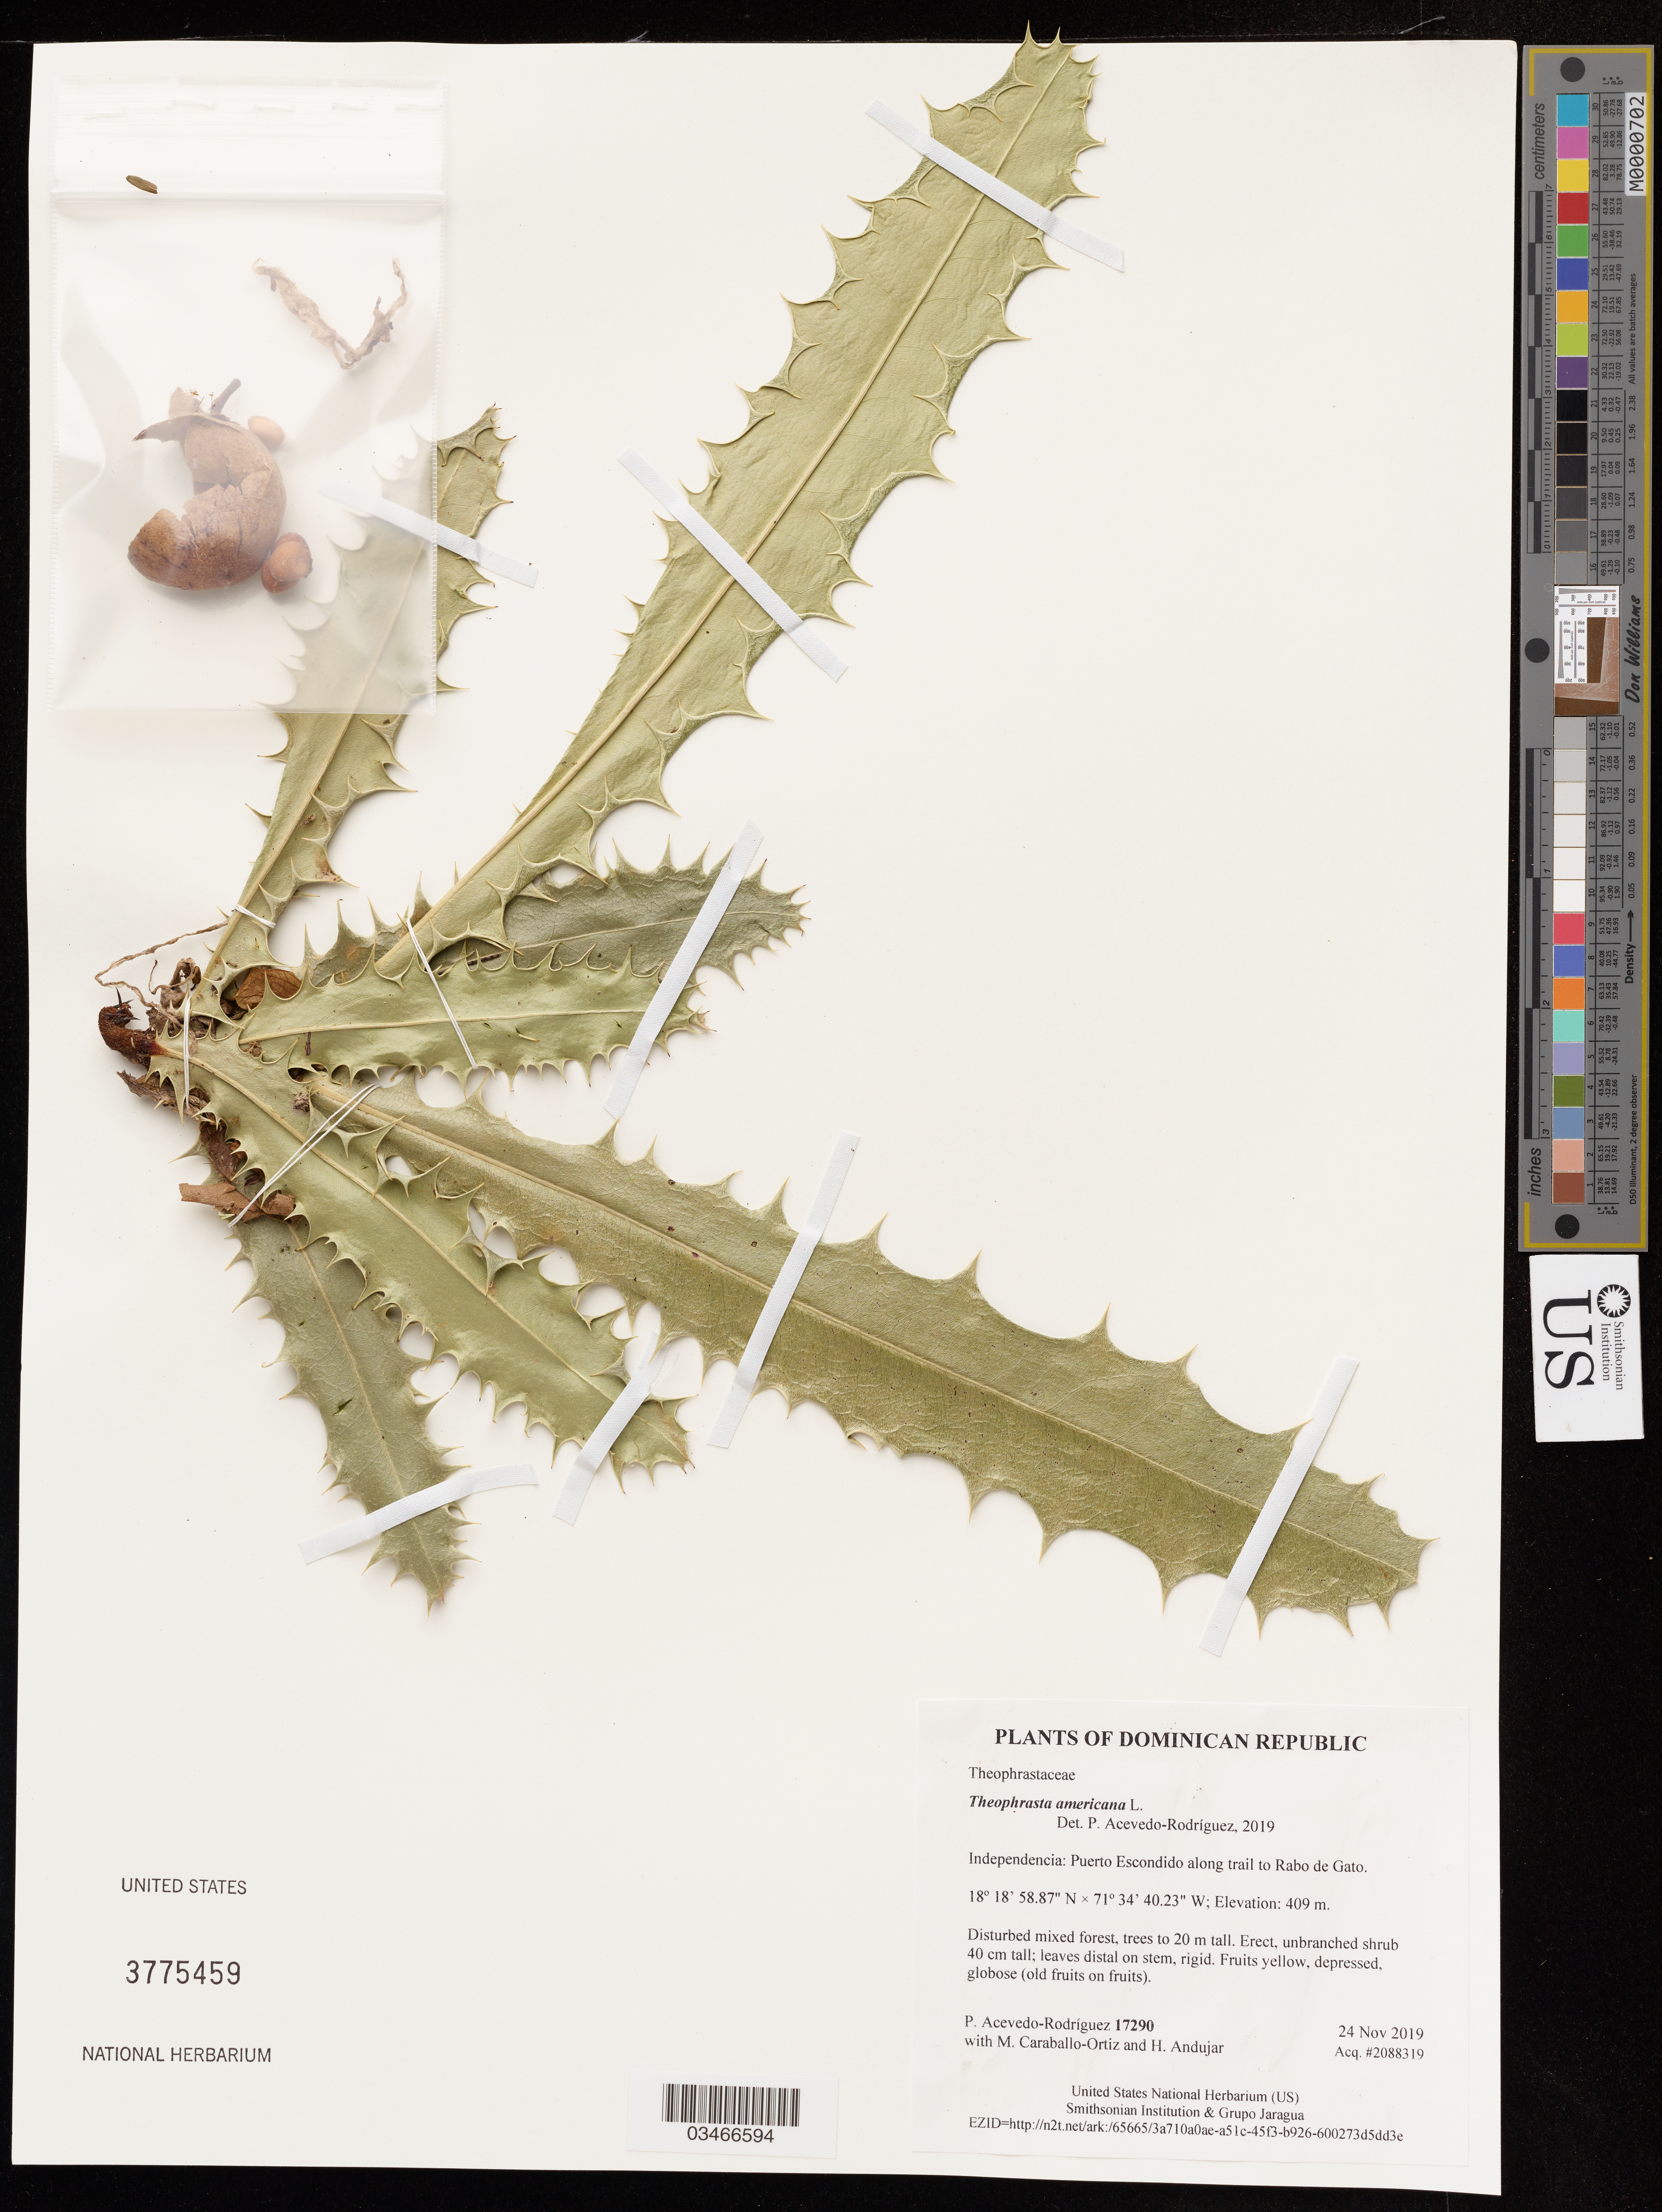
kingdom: Plantae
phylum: Tracheophyta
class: Magnoliopsida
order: Ericales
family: Primulaceae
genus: Theophrasta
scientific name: Theophrasta americana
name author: L.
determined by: Acevedo-Rodriguez, P., (US), Smithsonian Institution - National Museum of Natural History (UNITED STATES)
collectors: P. Acevedo-Rodriguez, M. Caraballo-Ortiz & H. Andujar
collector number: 17290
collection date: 2019-11-24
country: Dominican Republic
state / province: Independencia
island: Hispaniola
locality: Puerto Escondido along trail to Rabo de Gato; disturbed mixed forest, trees to 20 m tall.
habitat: Disturbed mixed forest, trees to 20 m tall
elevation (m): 409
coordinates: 18.316354 N, 71.577841 W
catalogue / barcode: US 3775459